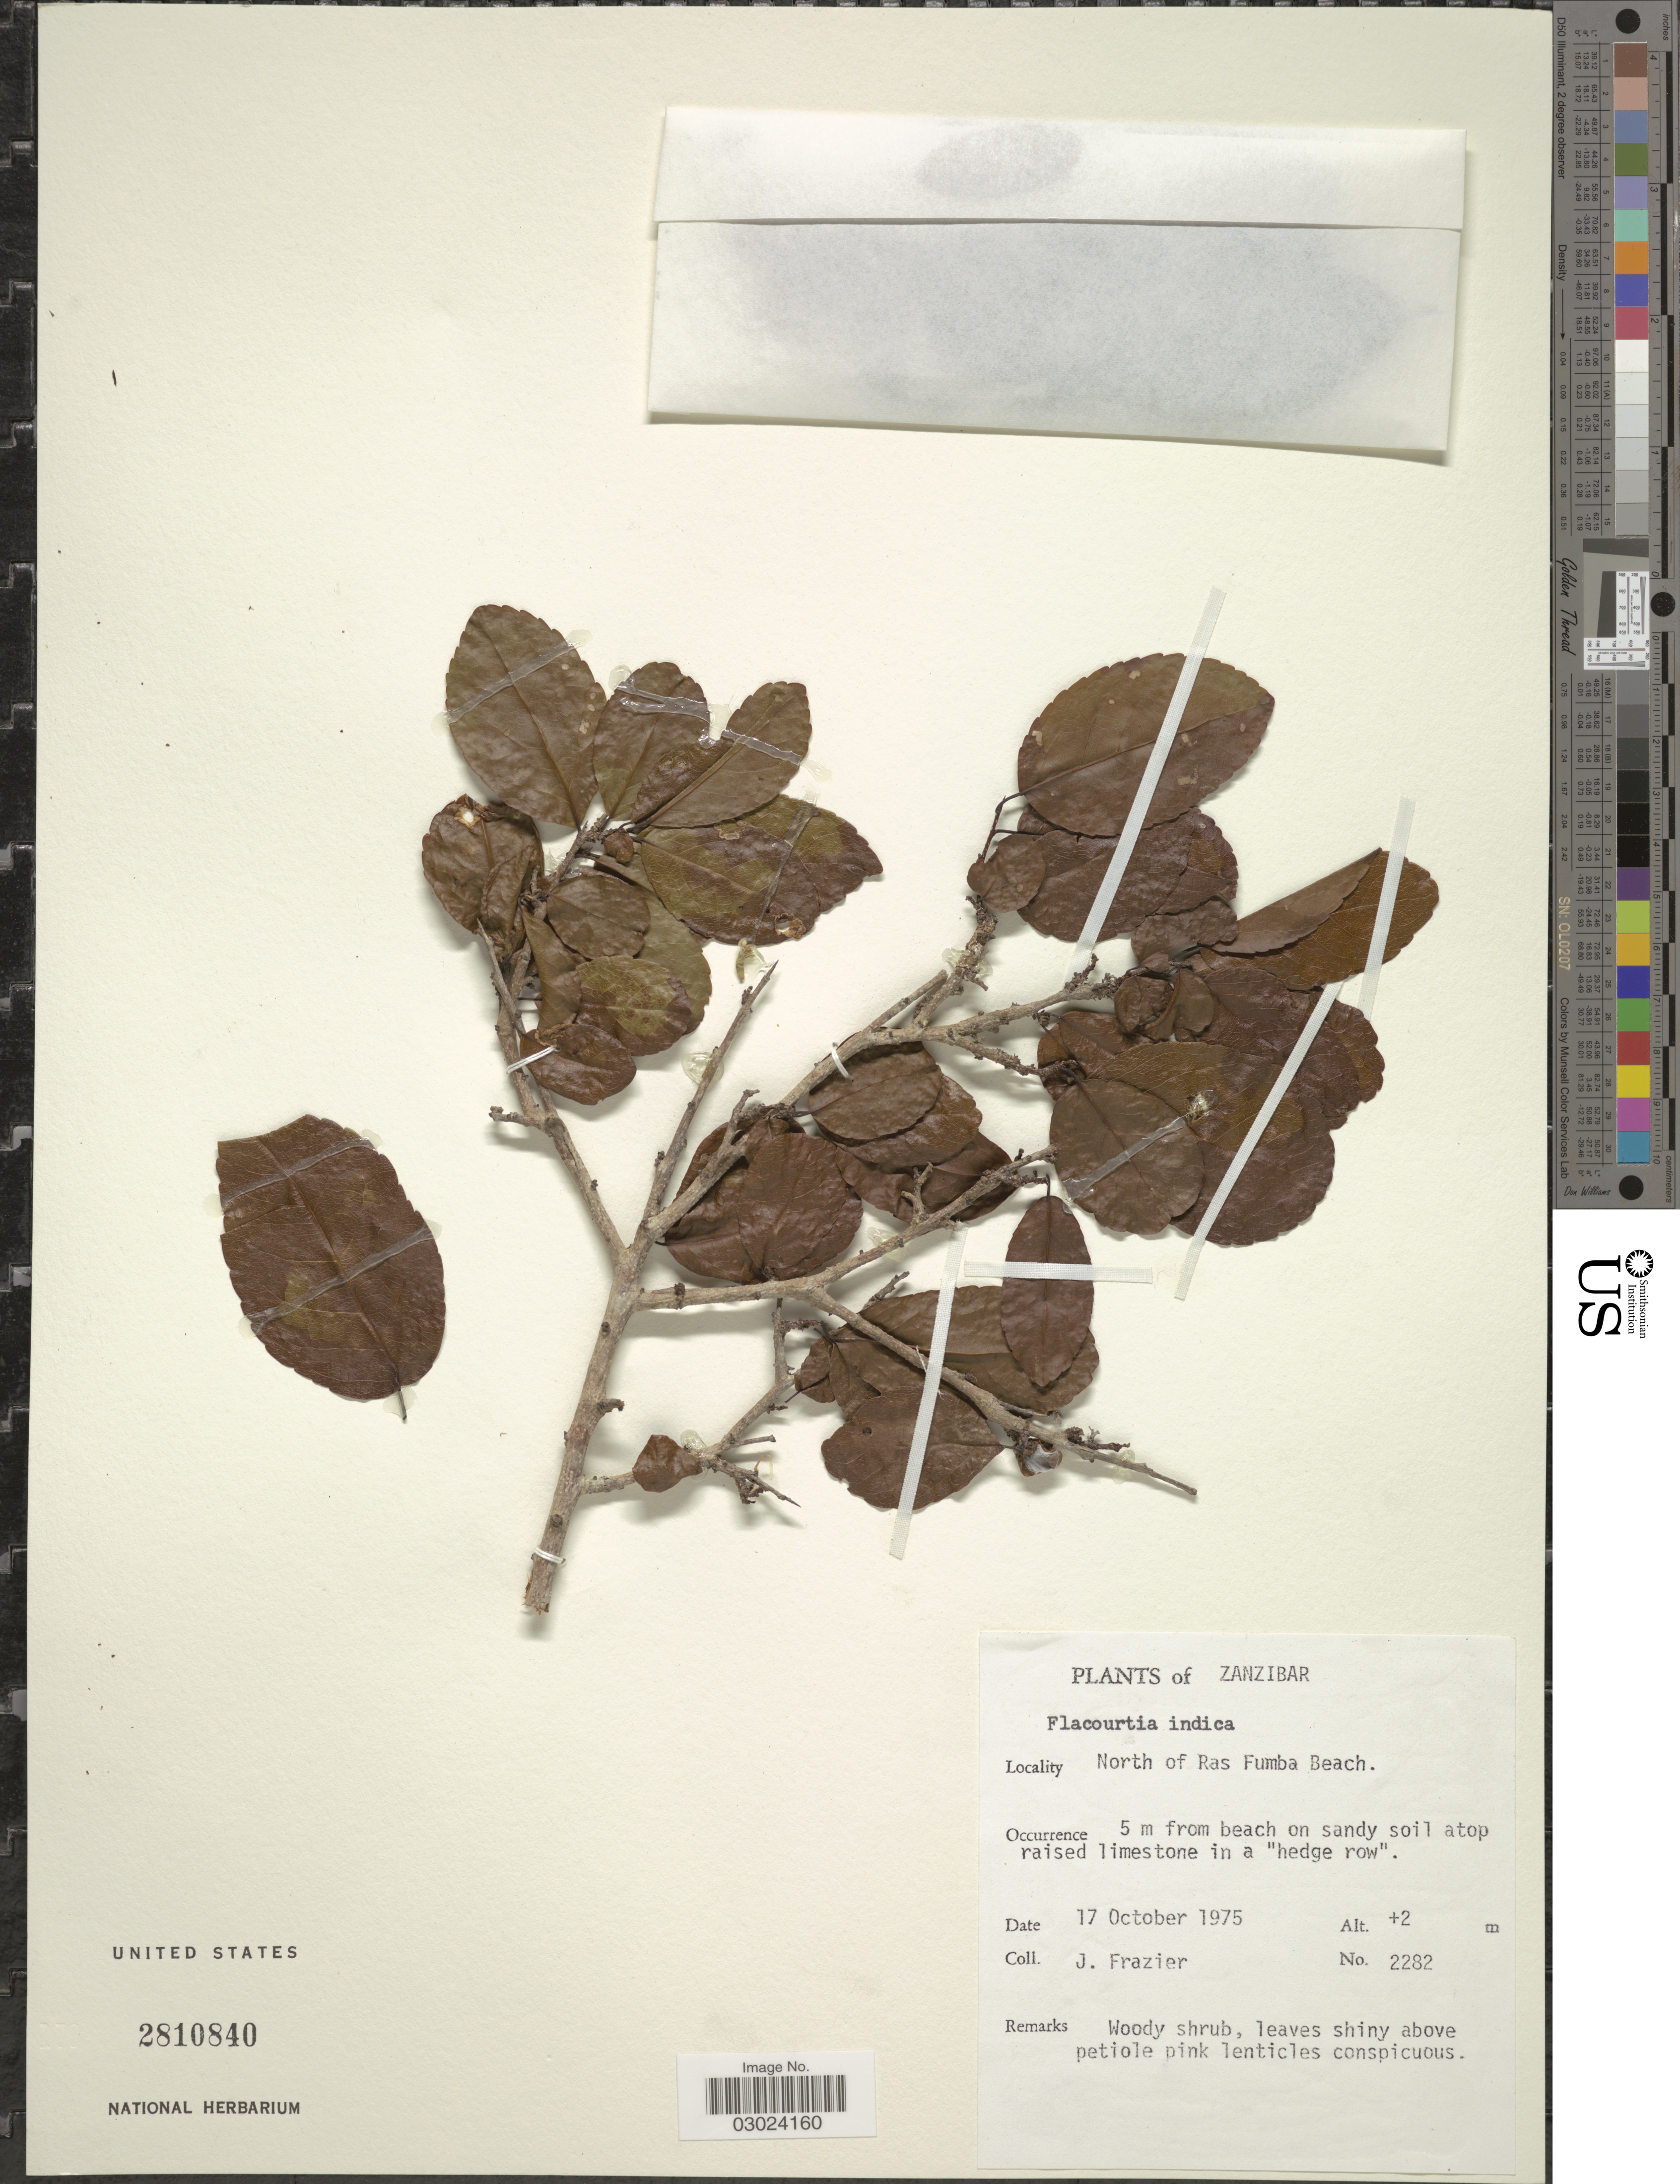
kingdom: Plantae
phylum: Tracheophyta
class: Magnoliopsida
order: Malpighiales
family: Salicaceae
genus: Flacourtia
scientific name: Flacourtia indica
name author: (Burm. f.) Merr.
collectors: J. Frazier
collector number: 2282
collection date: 1975-10-17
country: Tanzania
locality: North of Ras Fumba Beach. 5 m from beach.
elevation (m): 2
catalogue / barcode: US 2810840